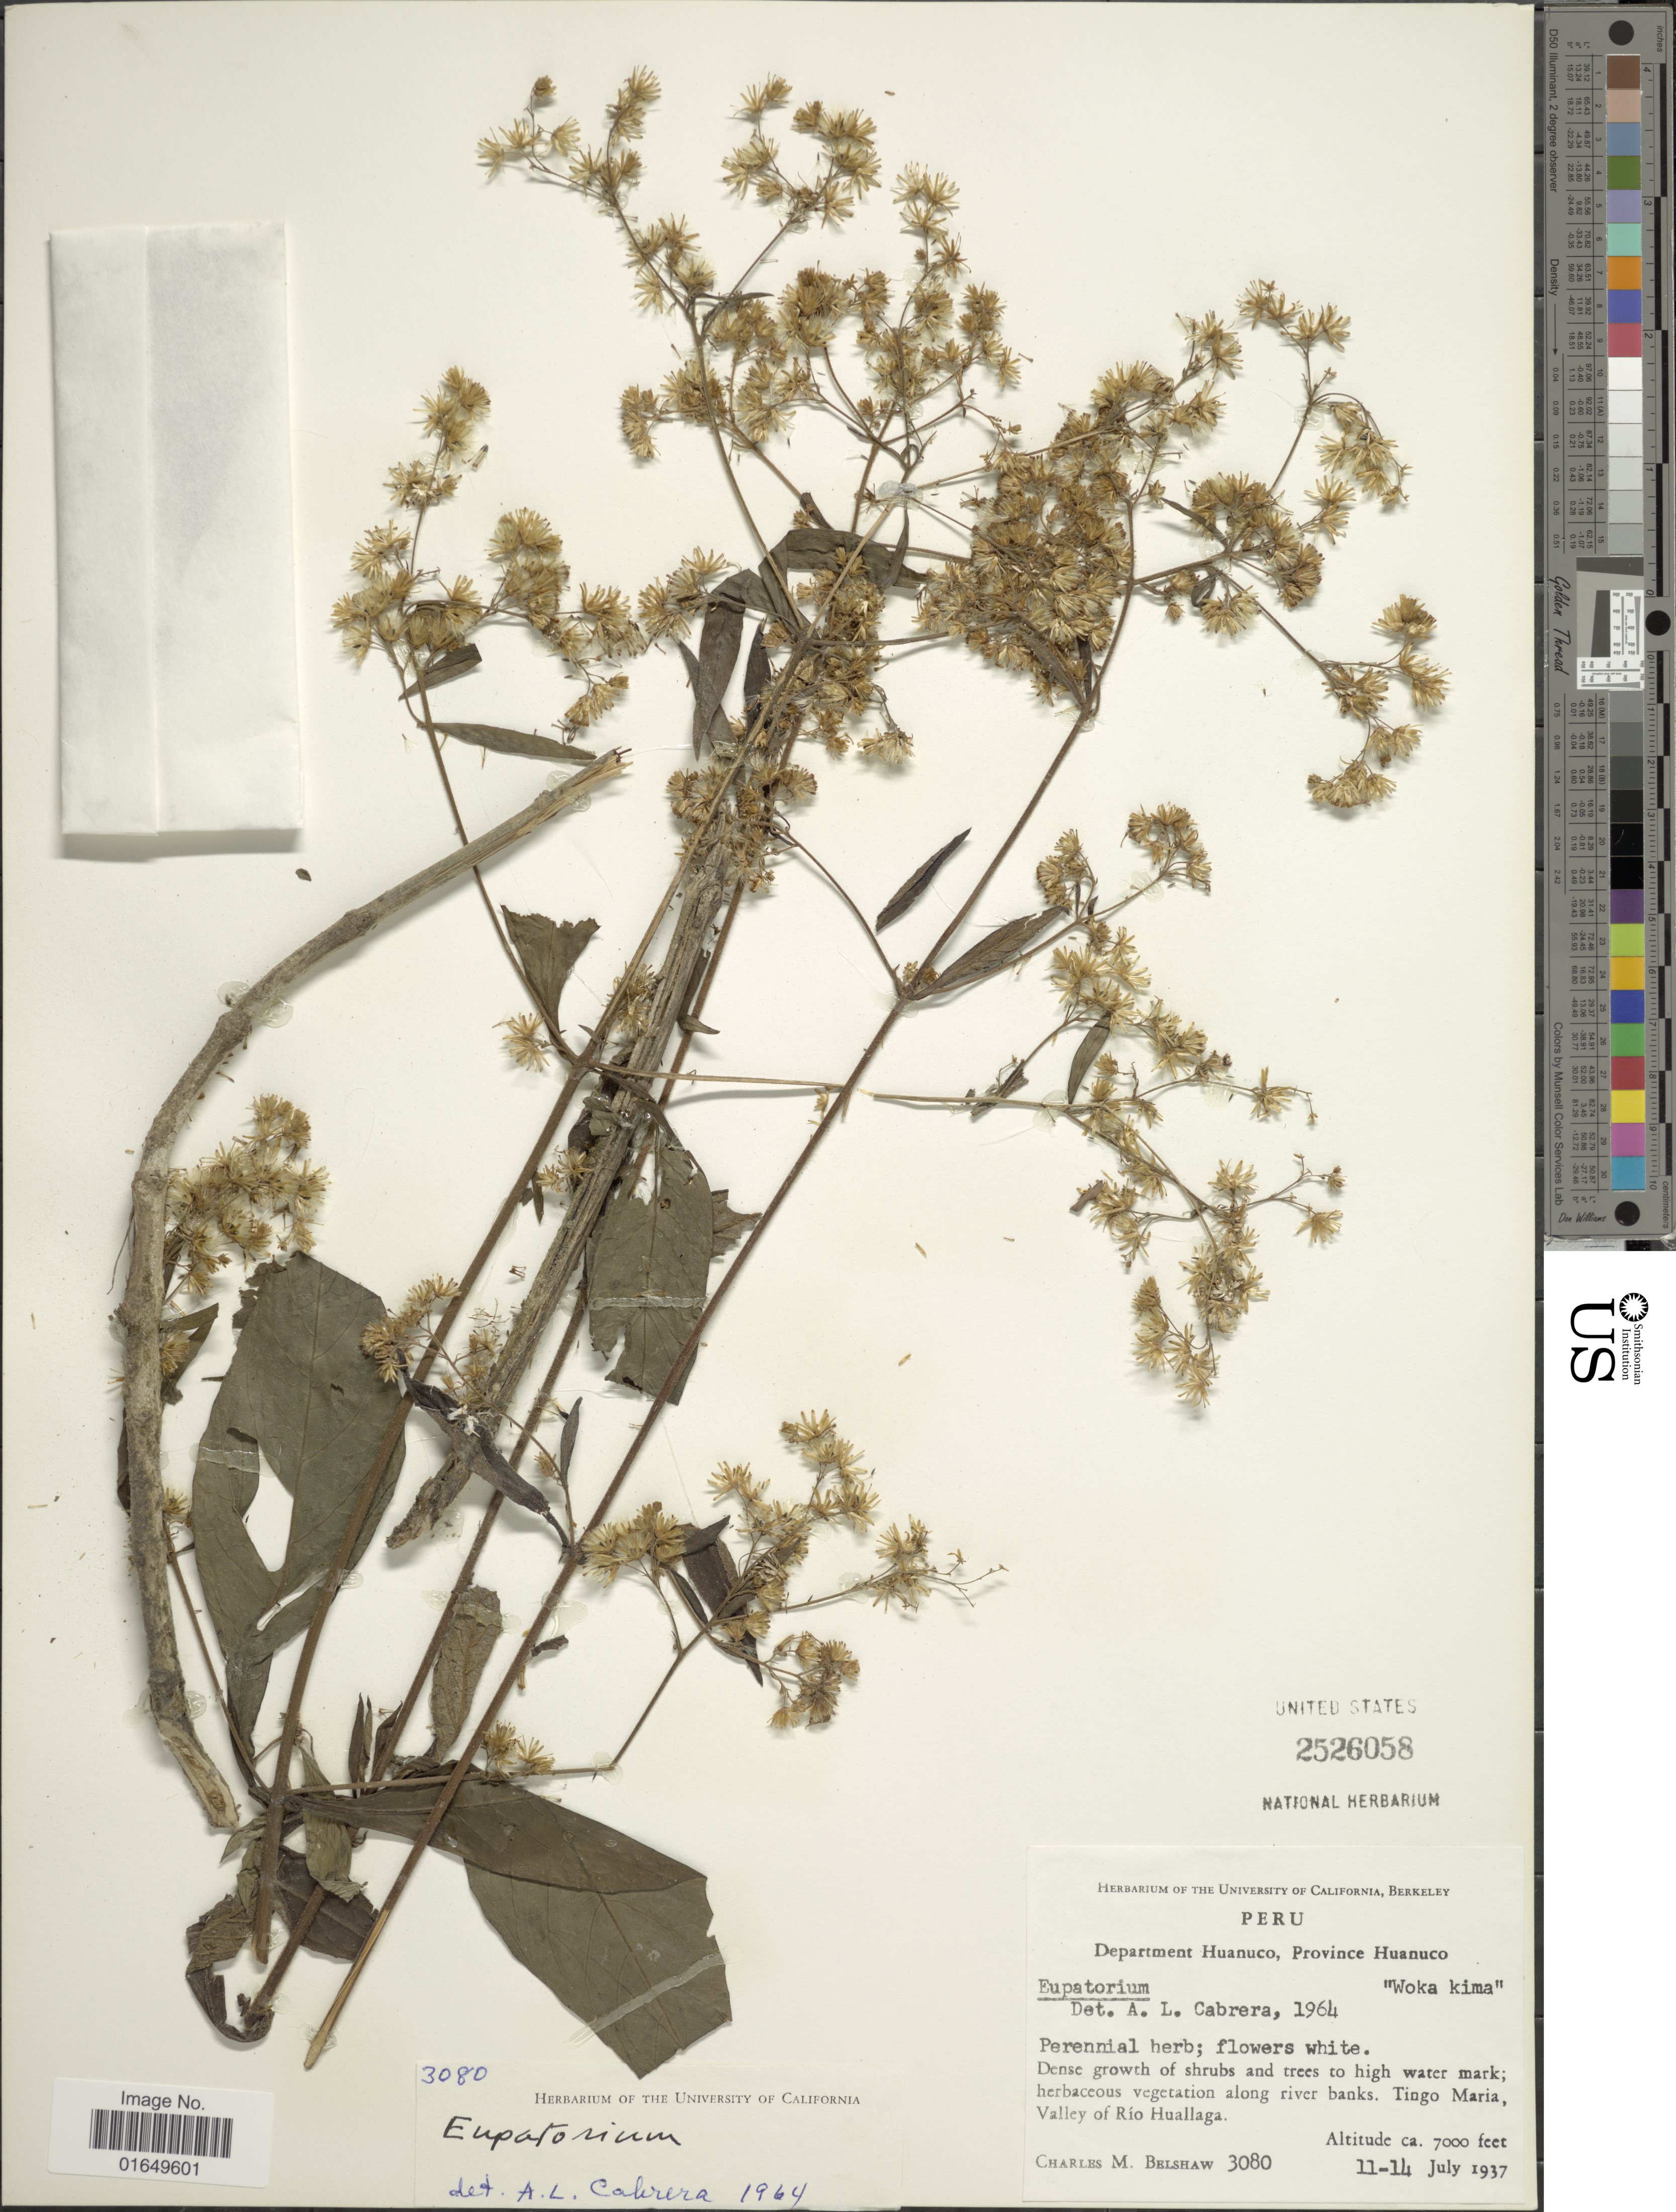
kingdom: Plantae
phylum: Tracheophyta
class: Magnoliopsida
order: Asterales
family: Asteraceae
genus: Ayapana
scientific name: Ayapana elata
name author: (Steetz) R.M. King & H. Rob.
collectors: C. Shaw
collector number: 3080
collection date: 1937-07-11/1937-07-14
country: Peru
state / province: Huánuco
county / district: Huánuco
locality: Province Huanuco. Tingo Maria, Valley of Río Huallaga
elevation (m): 2134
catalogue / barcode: US 2526058